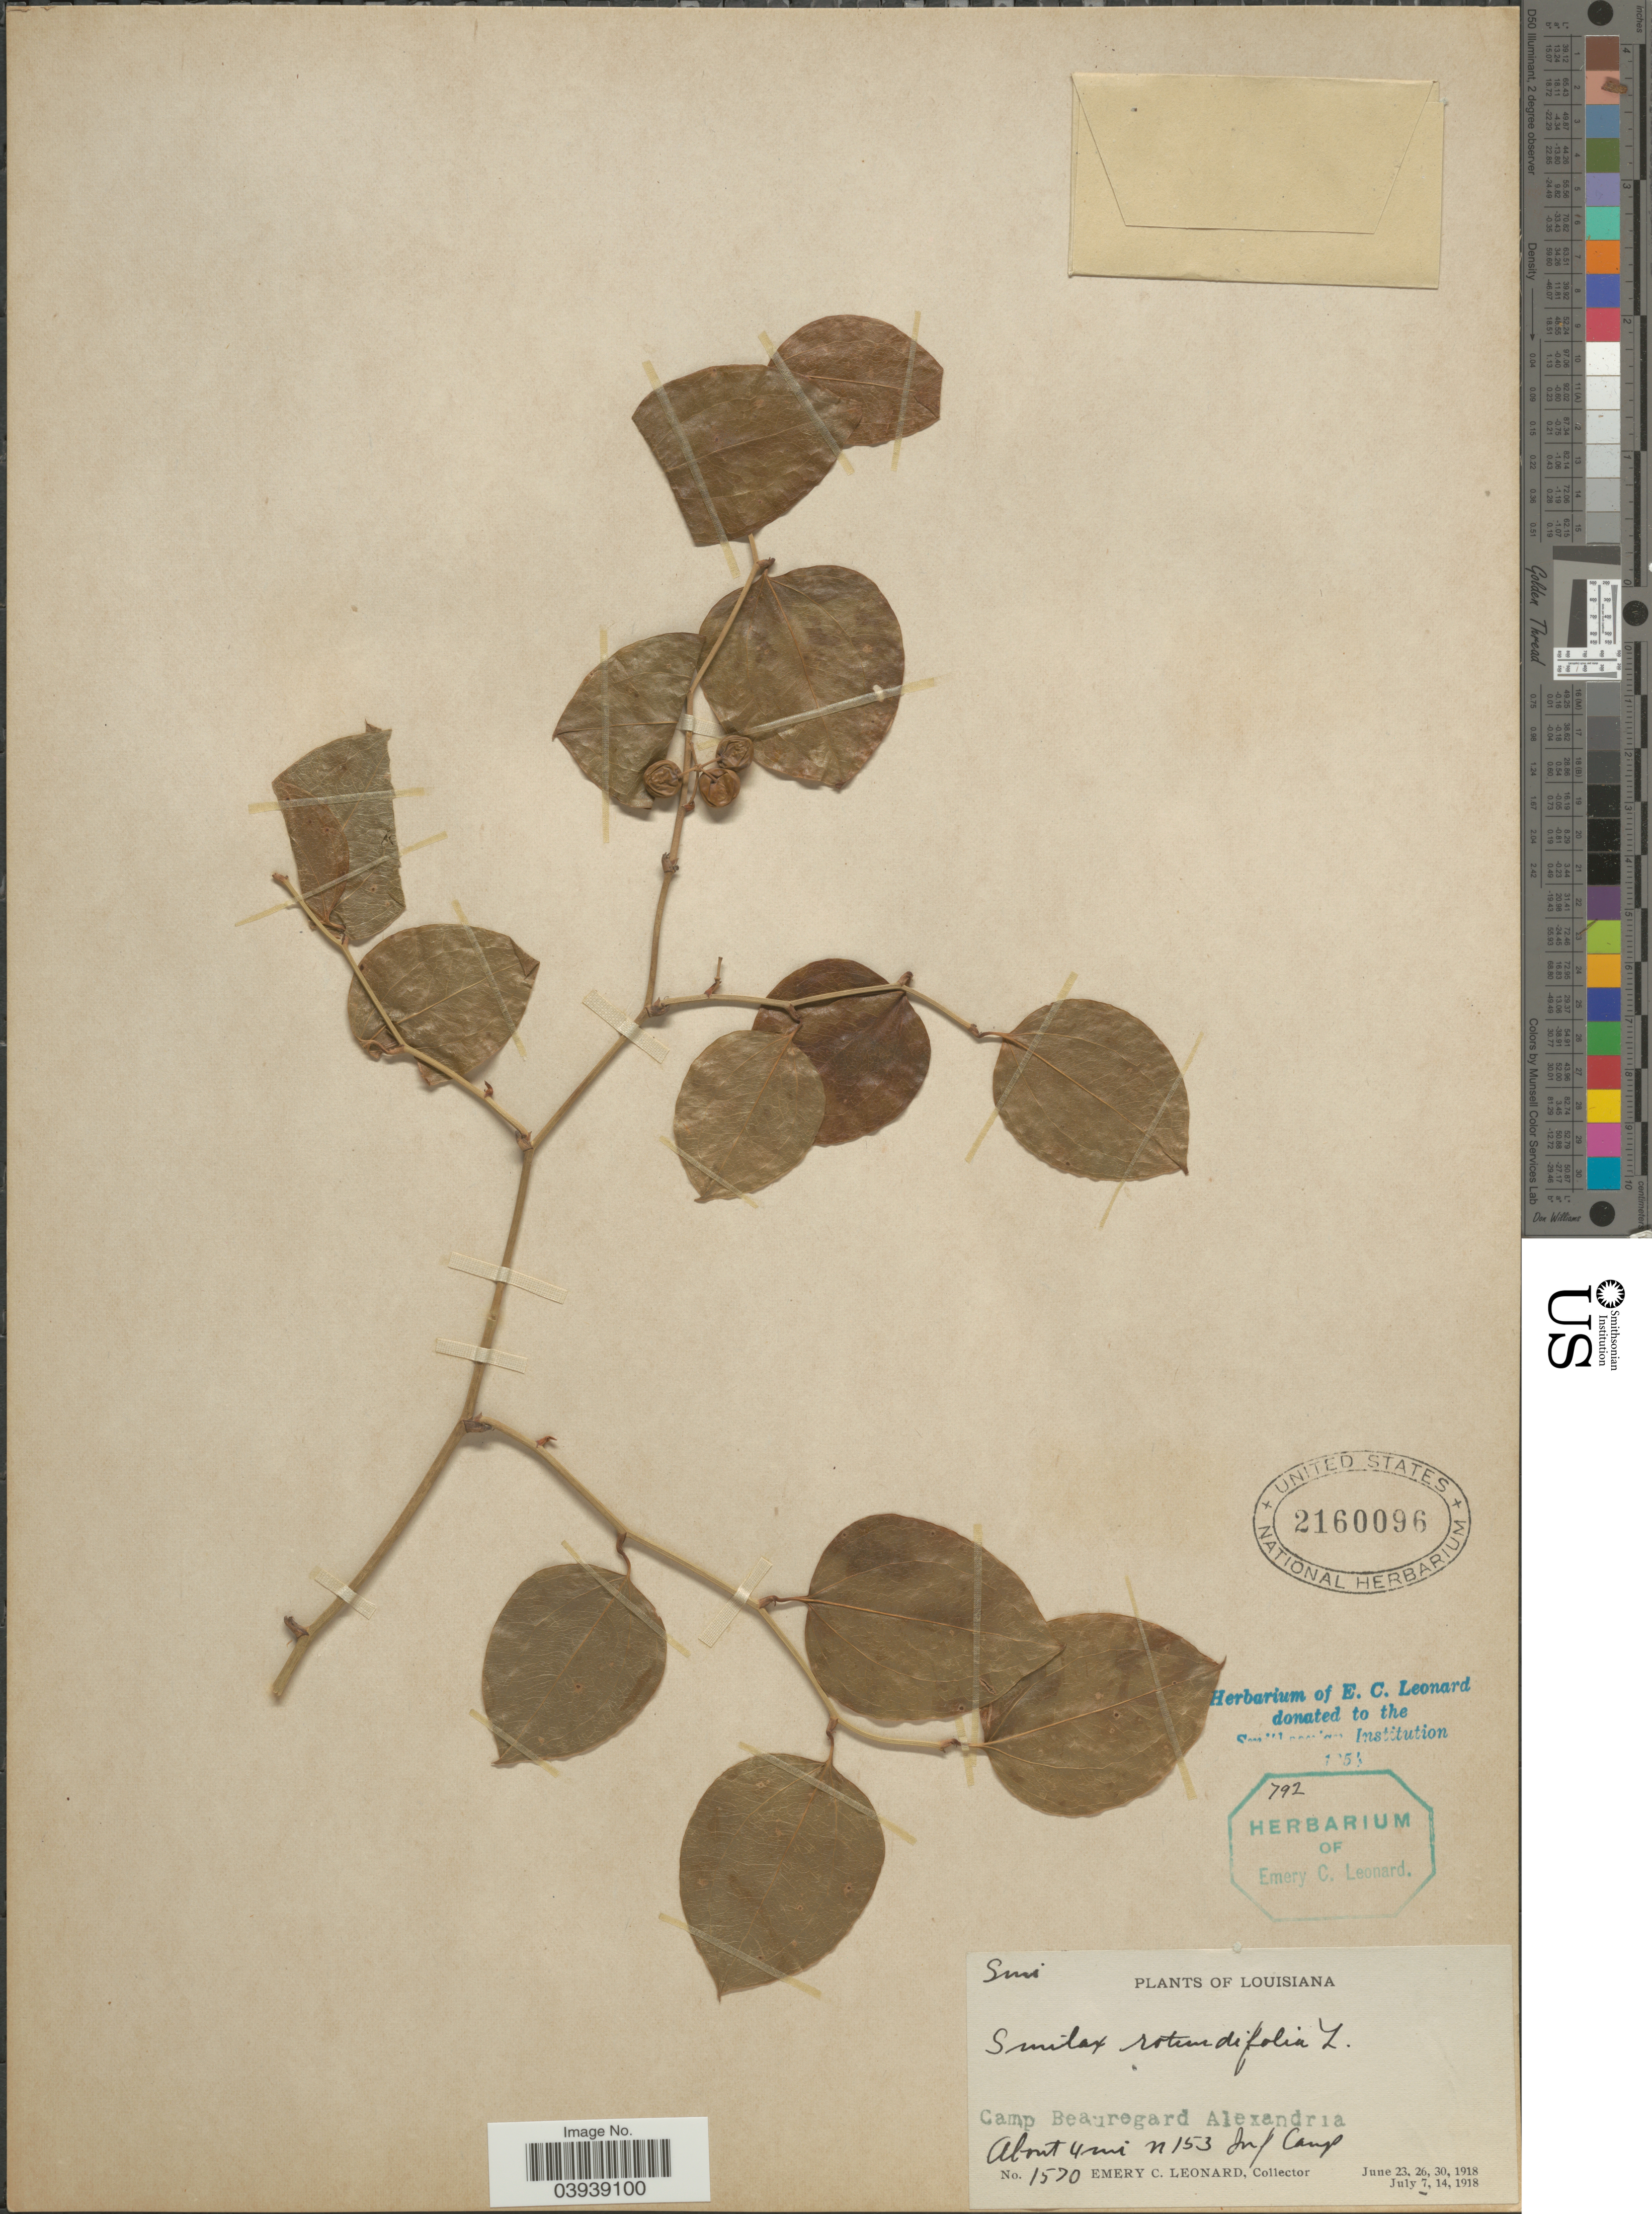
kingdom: Plantae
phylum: Tracheophyta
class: Liliopsida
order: Liliales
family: Smilacaceae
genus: Smilax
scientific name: Smilax rotundifolia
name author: L.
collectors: E. C. Leonard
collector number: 1570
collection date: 1918-07-07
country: United States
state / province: Louisiana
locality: Camp Beauregard Alexandria. About 4 mi N153 Inf Camp.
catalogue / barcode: US 2160096